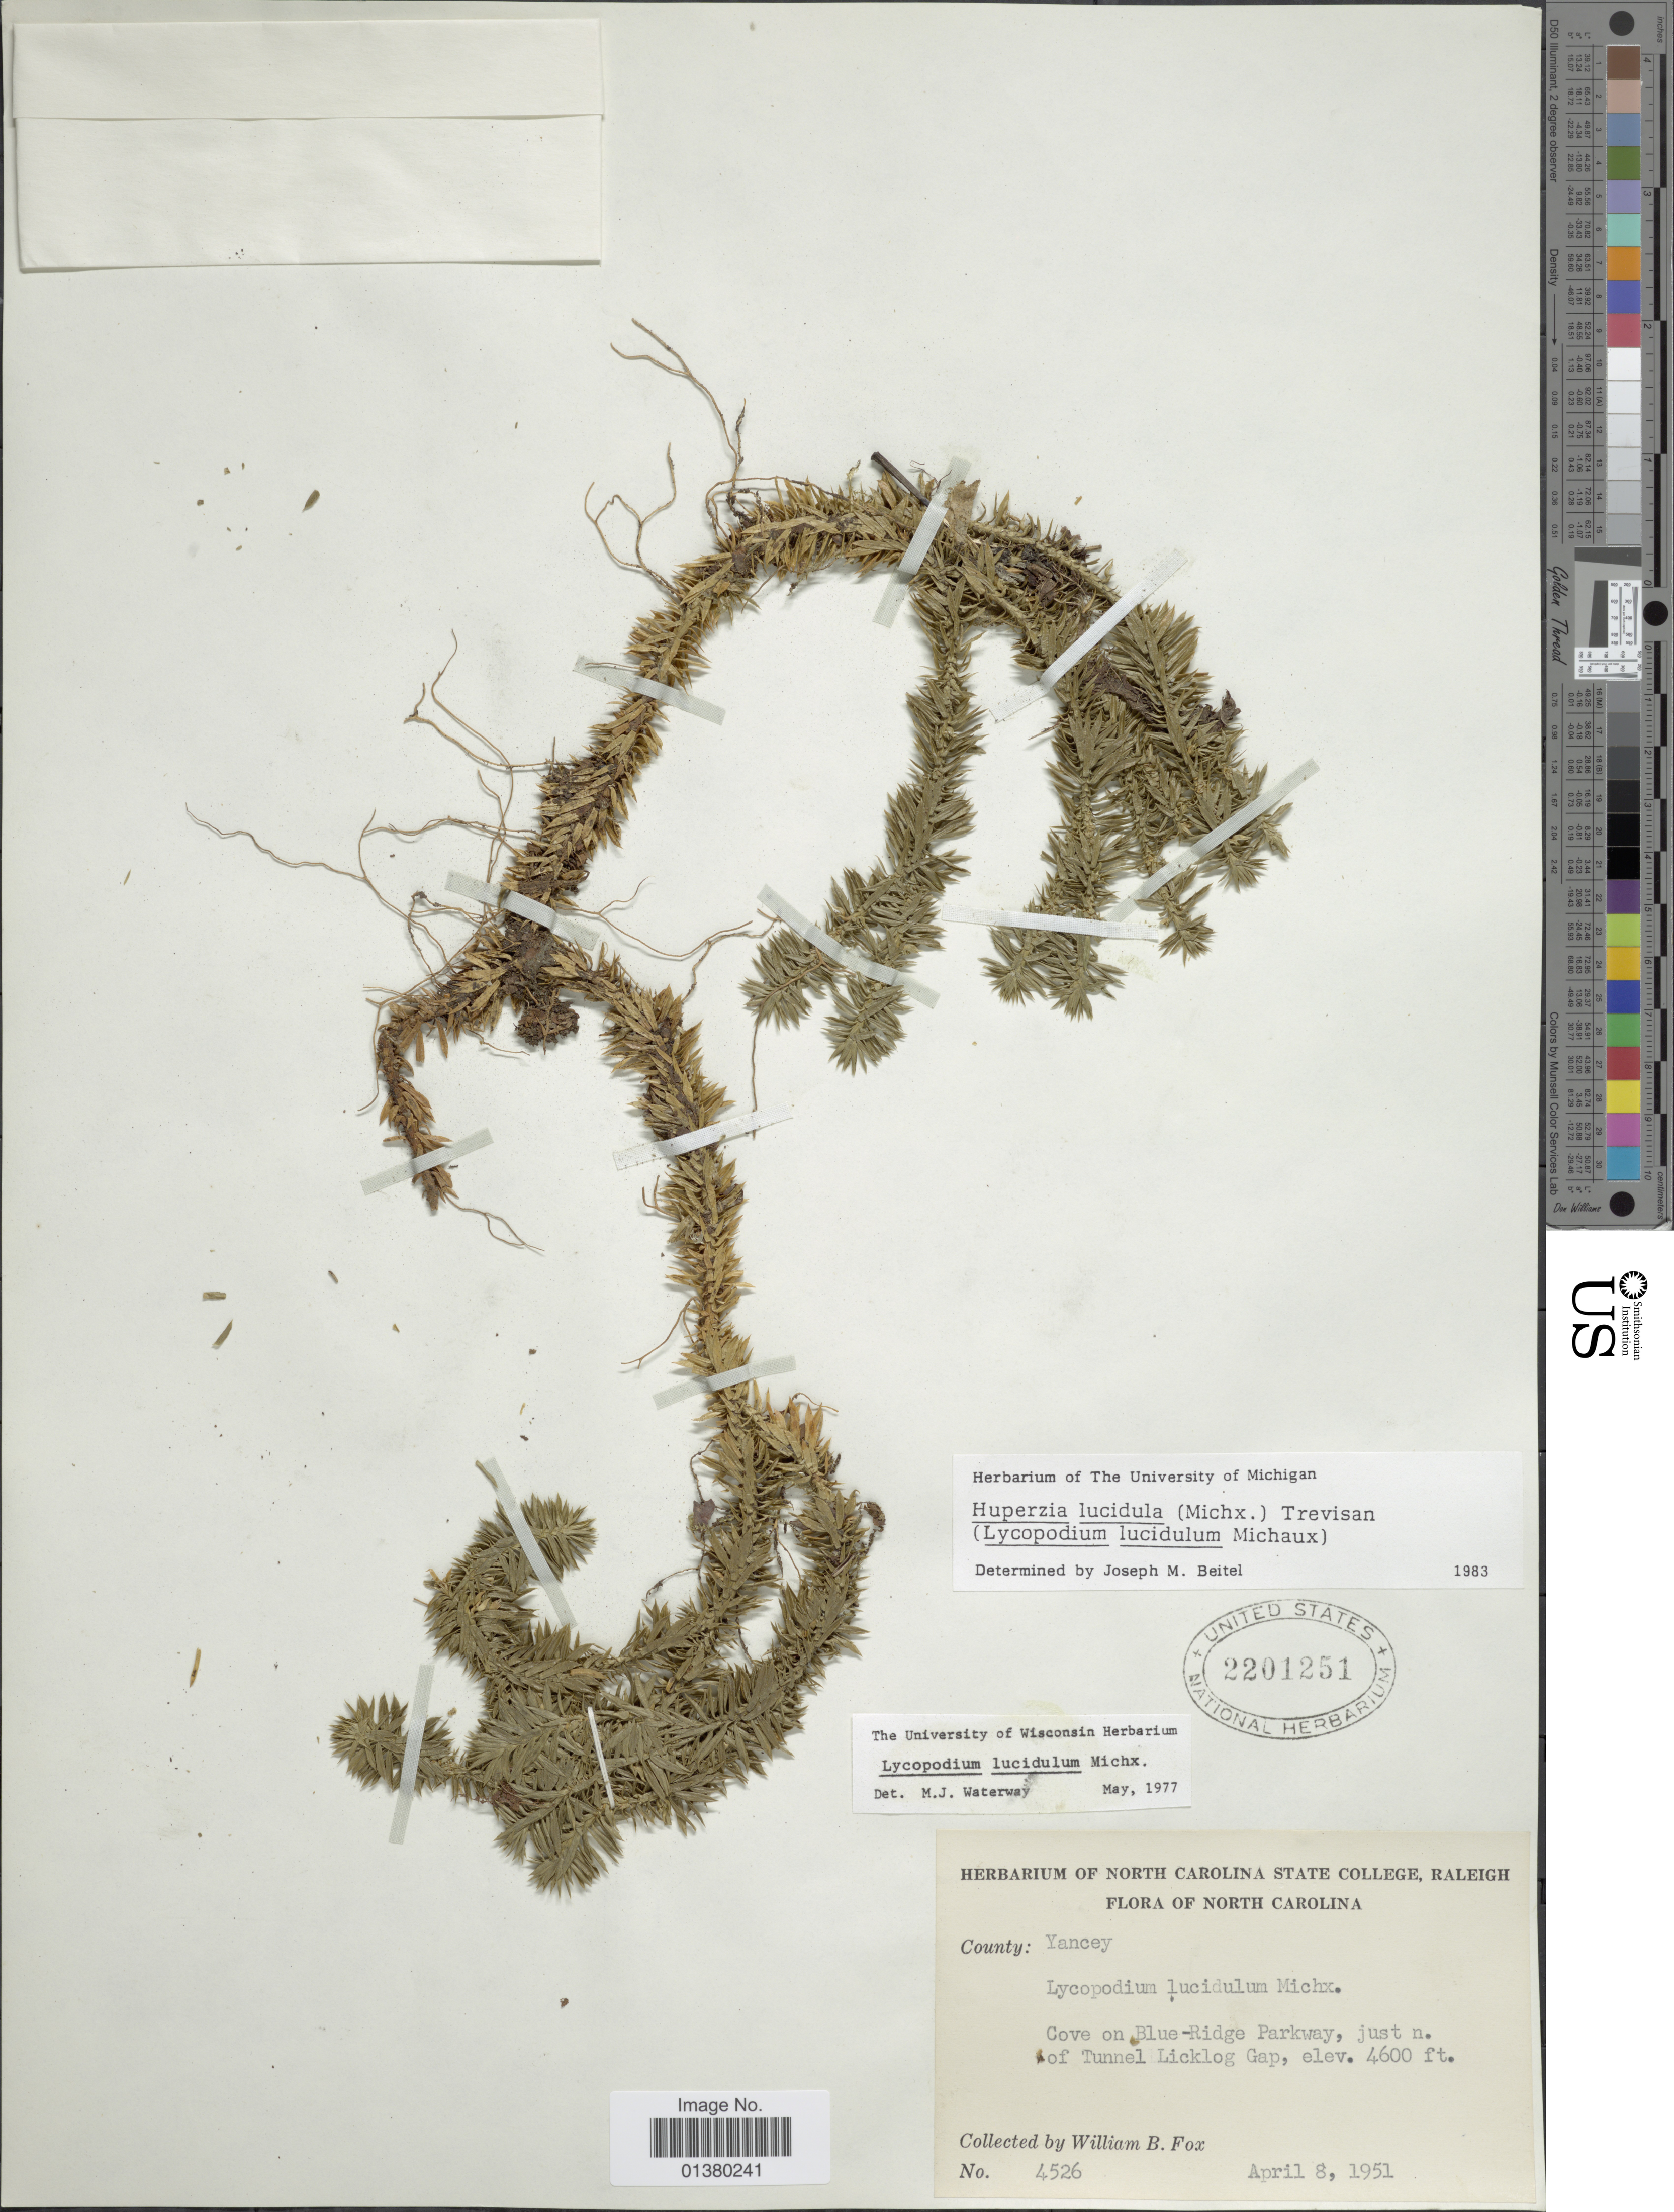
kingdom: Plantae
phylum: Tracheophyta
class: Lycopodiopsida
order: Lycopodiales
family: Lycopodiaceae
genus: Huperzia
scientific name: Huperzia lucidula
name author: (Michx.) Trevis.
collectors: W. B. Fox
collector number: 4526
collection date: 1951-04-08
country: United States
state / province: North Carolina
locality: County: Yancey. Cove on Blue-Ridge Parkway, just in of Tunnel Licklog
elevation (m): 1402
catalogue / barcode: US 2201251